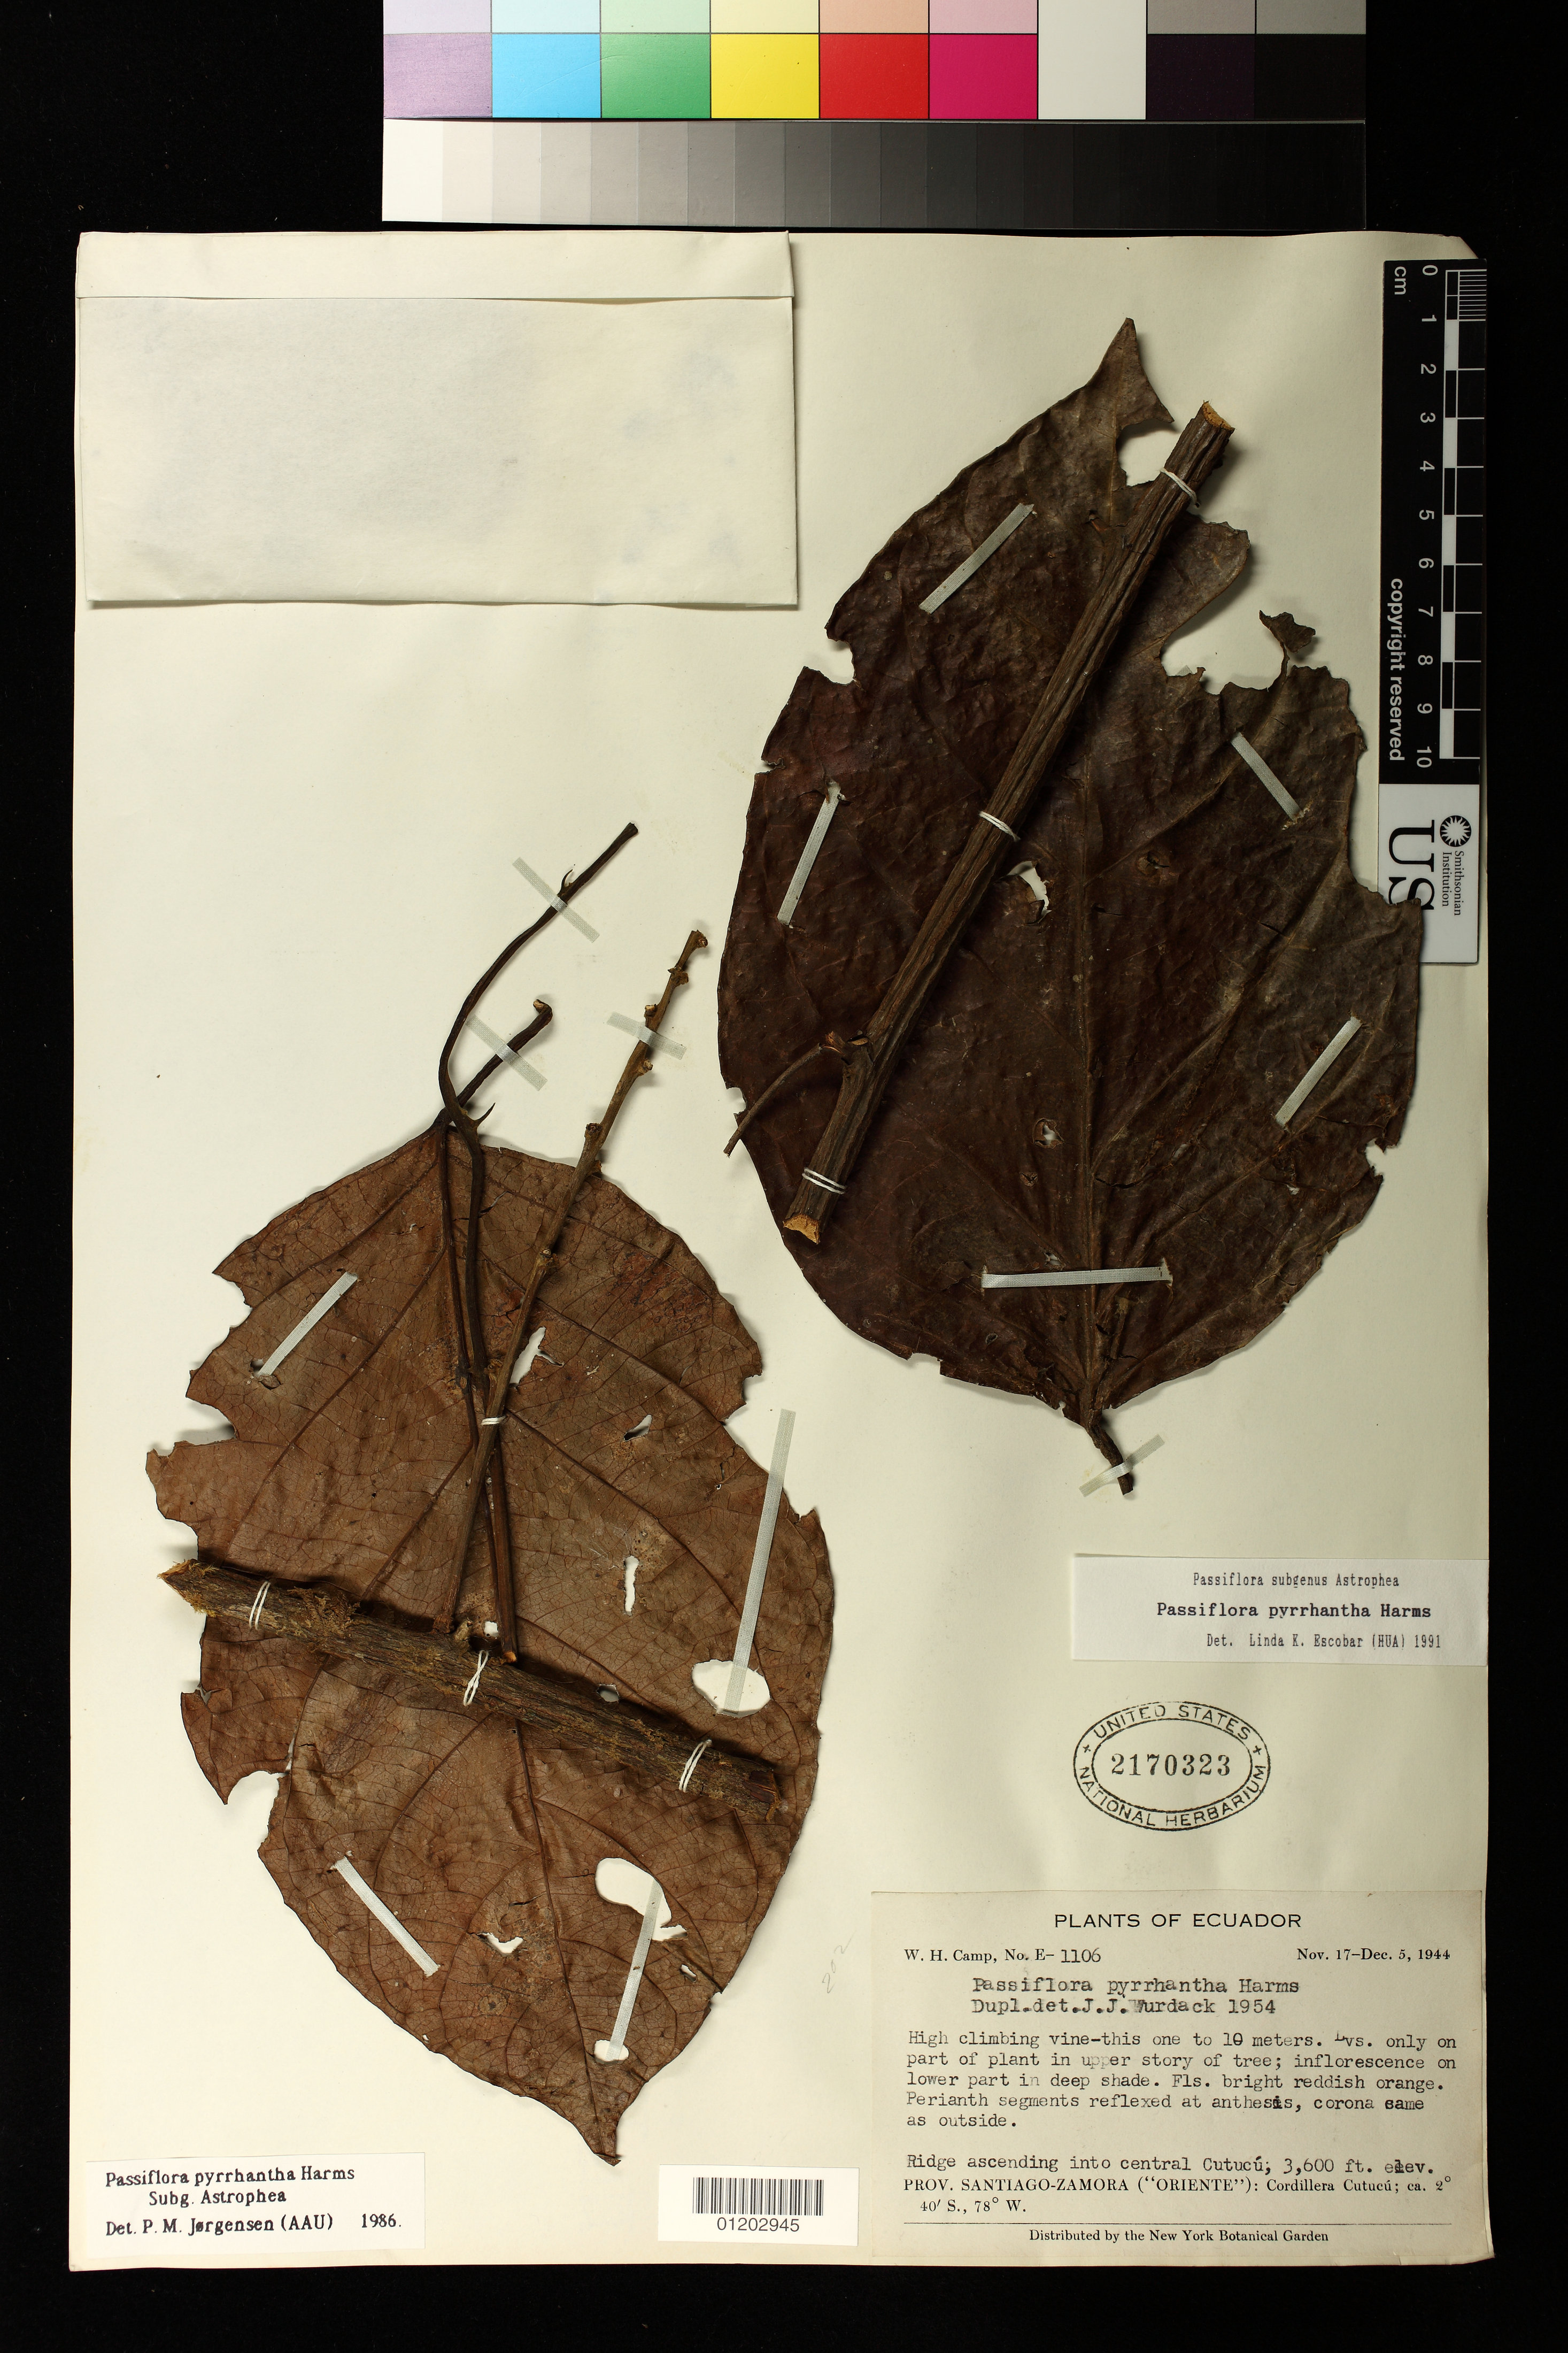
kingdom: Plantae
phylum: Tracheophyta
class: Magnoliopsida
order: Malpighiales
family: Passifloraceae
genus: Passiflora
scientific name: Passiflora pyrrhantha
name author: Harms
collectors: W. H. Camp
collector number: E-1106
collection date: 1944-11-17/1944-12-05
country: Ecuador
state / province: Morona-Santiago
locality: Cordillera Cutucu, Ridge ascending into central Cutucu [Santiago-Zamora]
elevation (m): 1097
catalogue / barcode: US 2170323